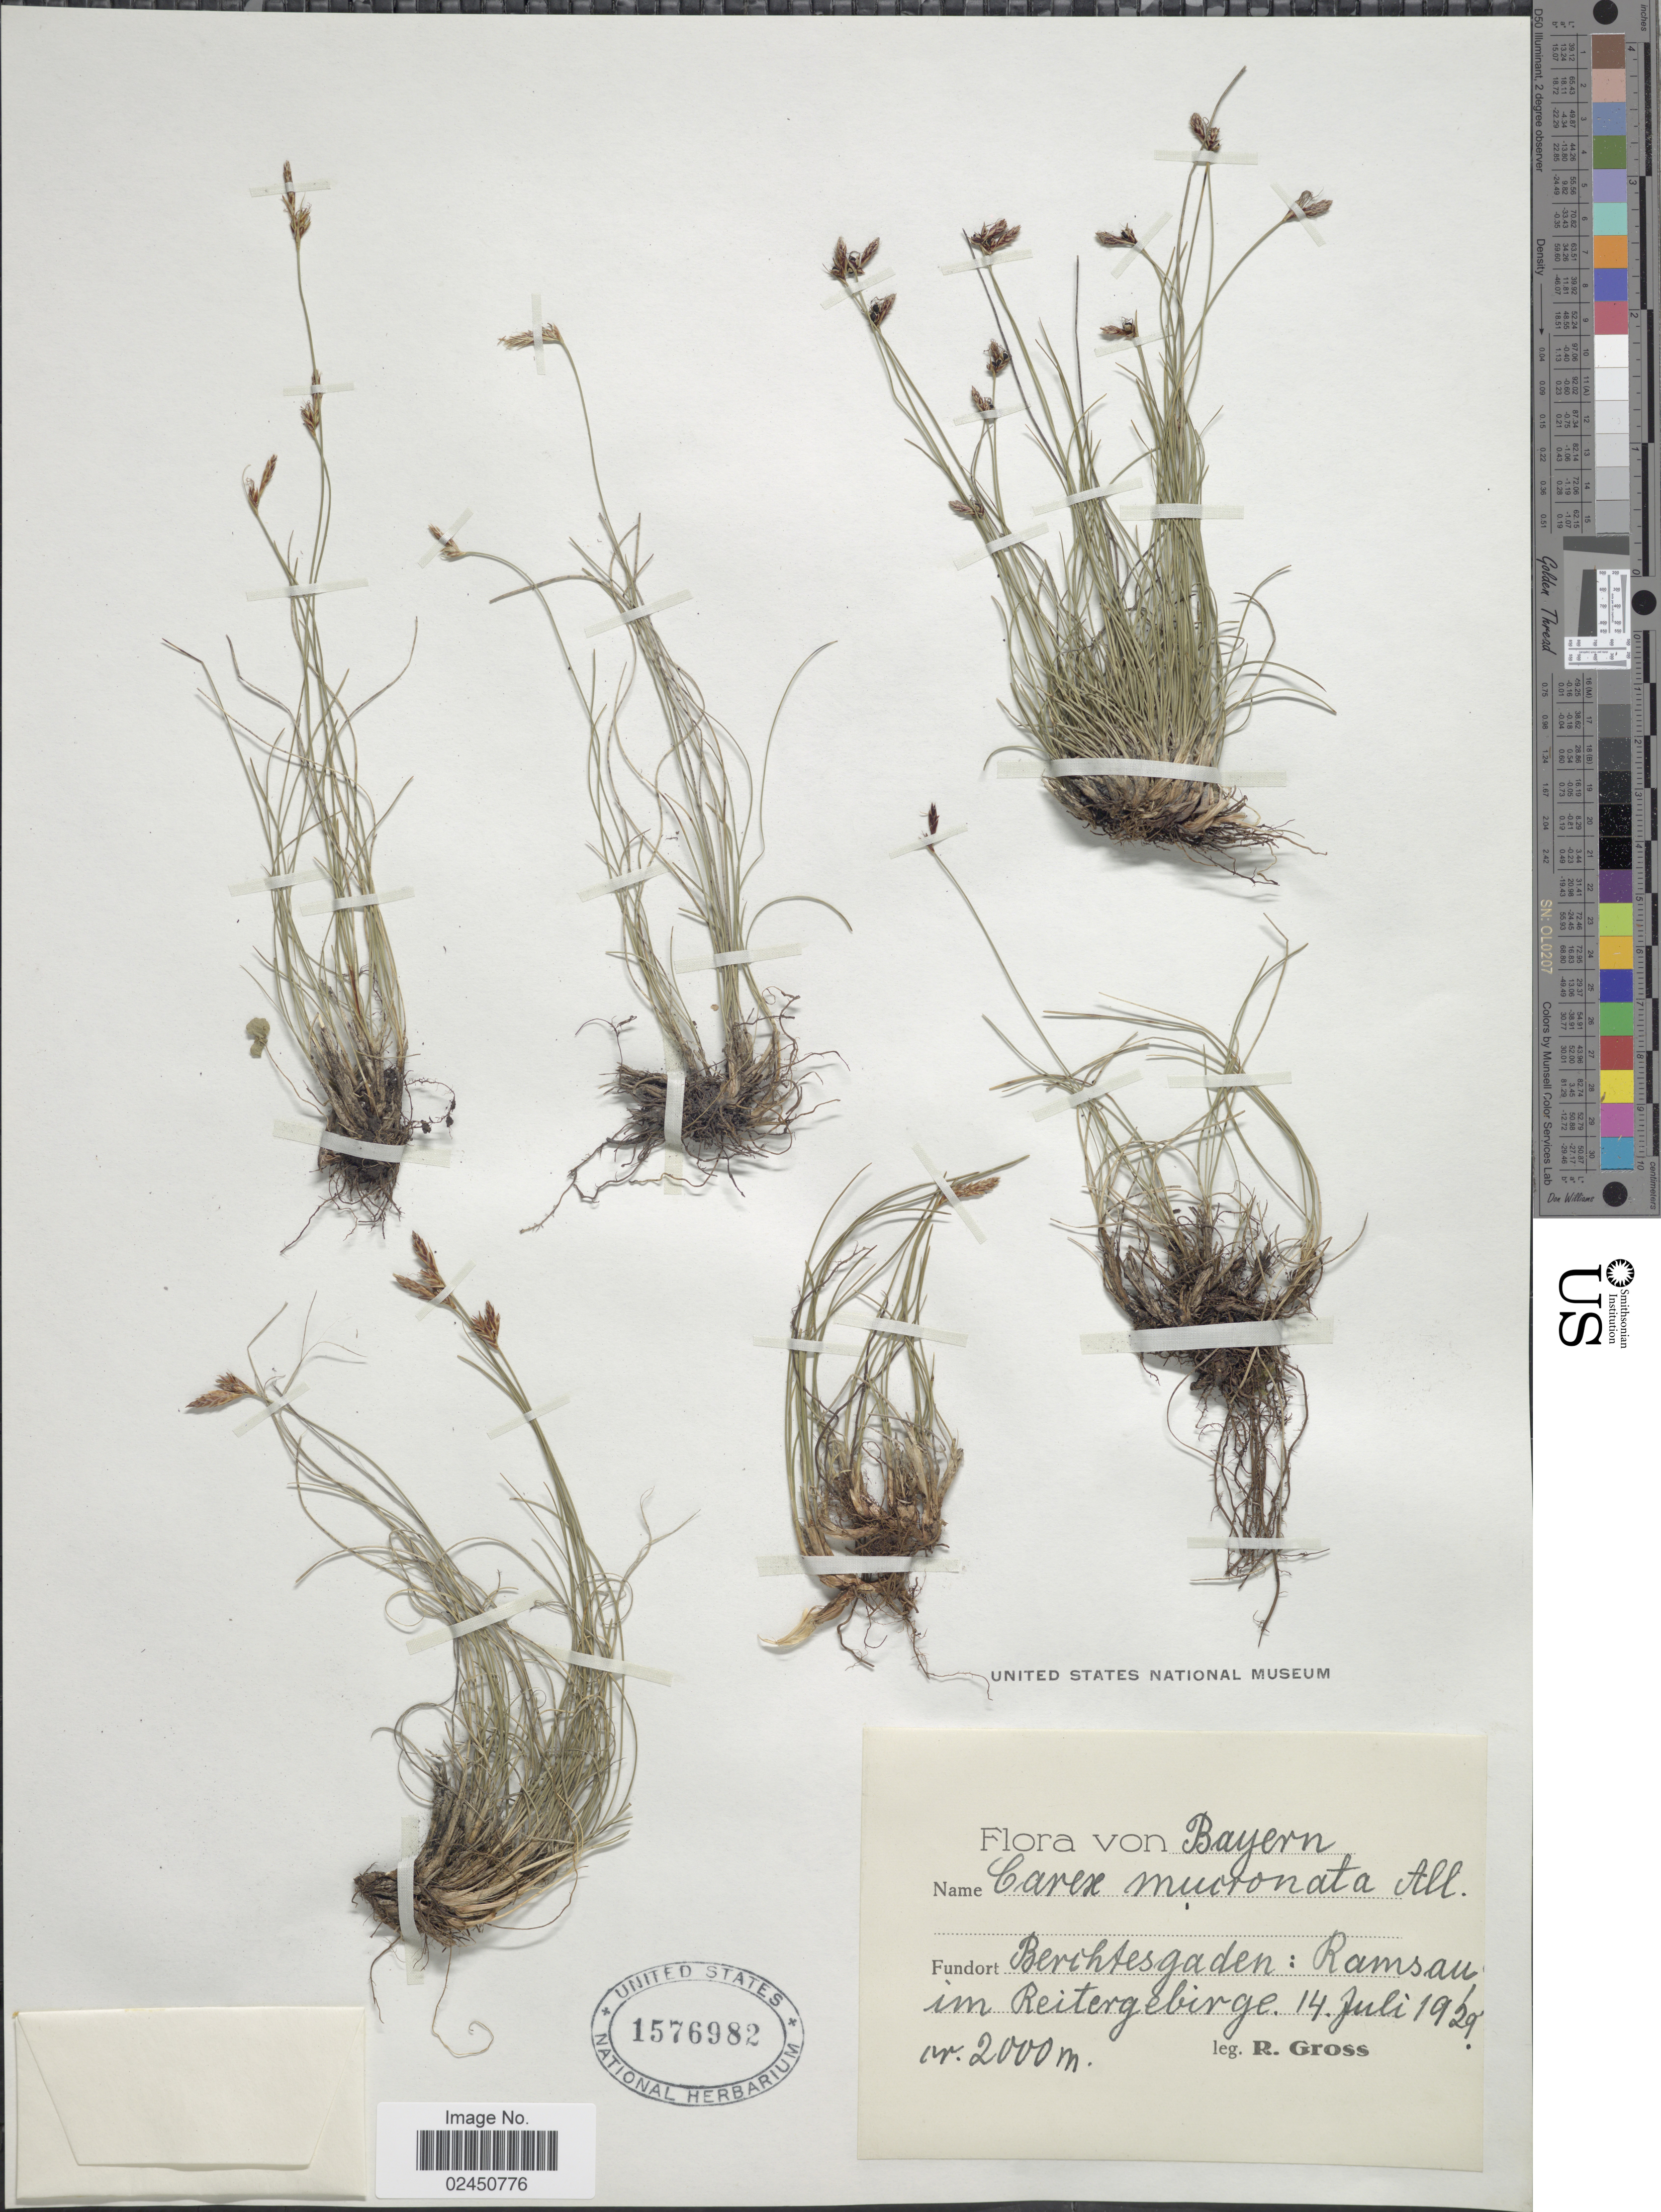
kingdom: Plantae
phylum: Tracheophyta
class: Liliopsida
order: Poales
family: Cyperaceae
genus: Carex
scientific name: Carex mucronata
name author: All.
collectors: R. Gross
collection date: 1929-07-14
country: Germany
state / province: Bayern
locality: Berihtesgaden, Ramsau im Reitergebirge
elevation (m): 2000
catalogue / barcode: US 1576982